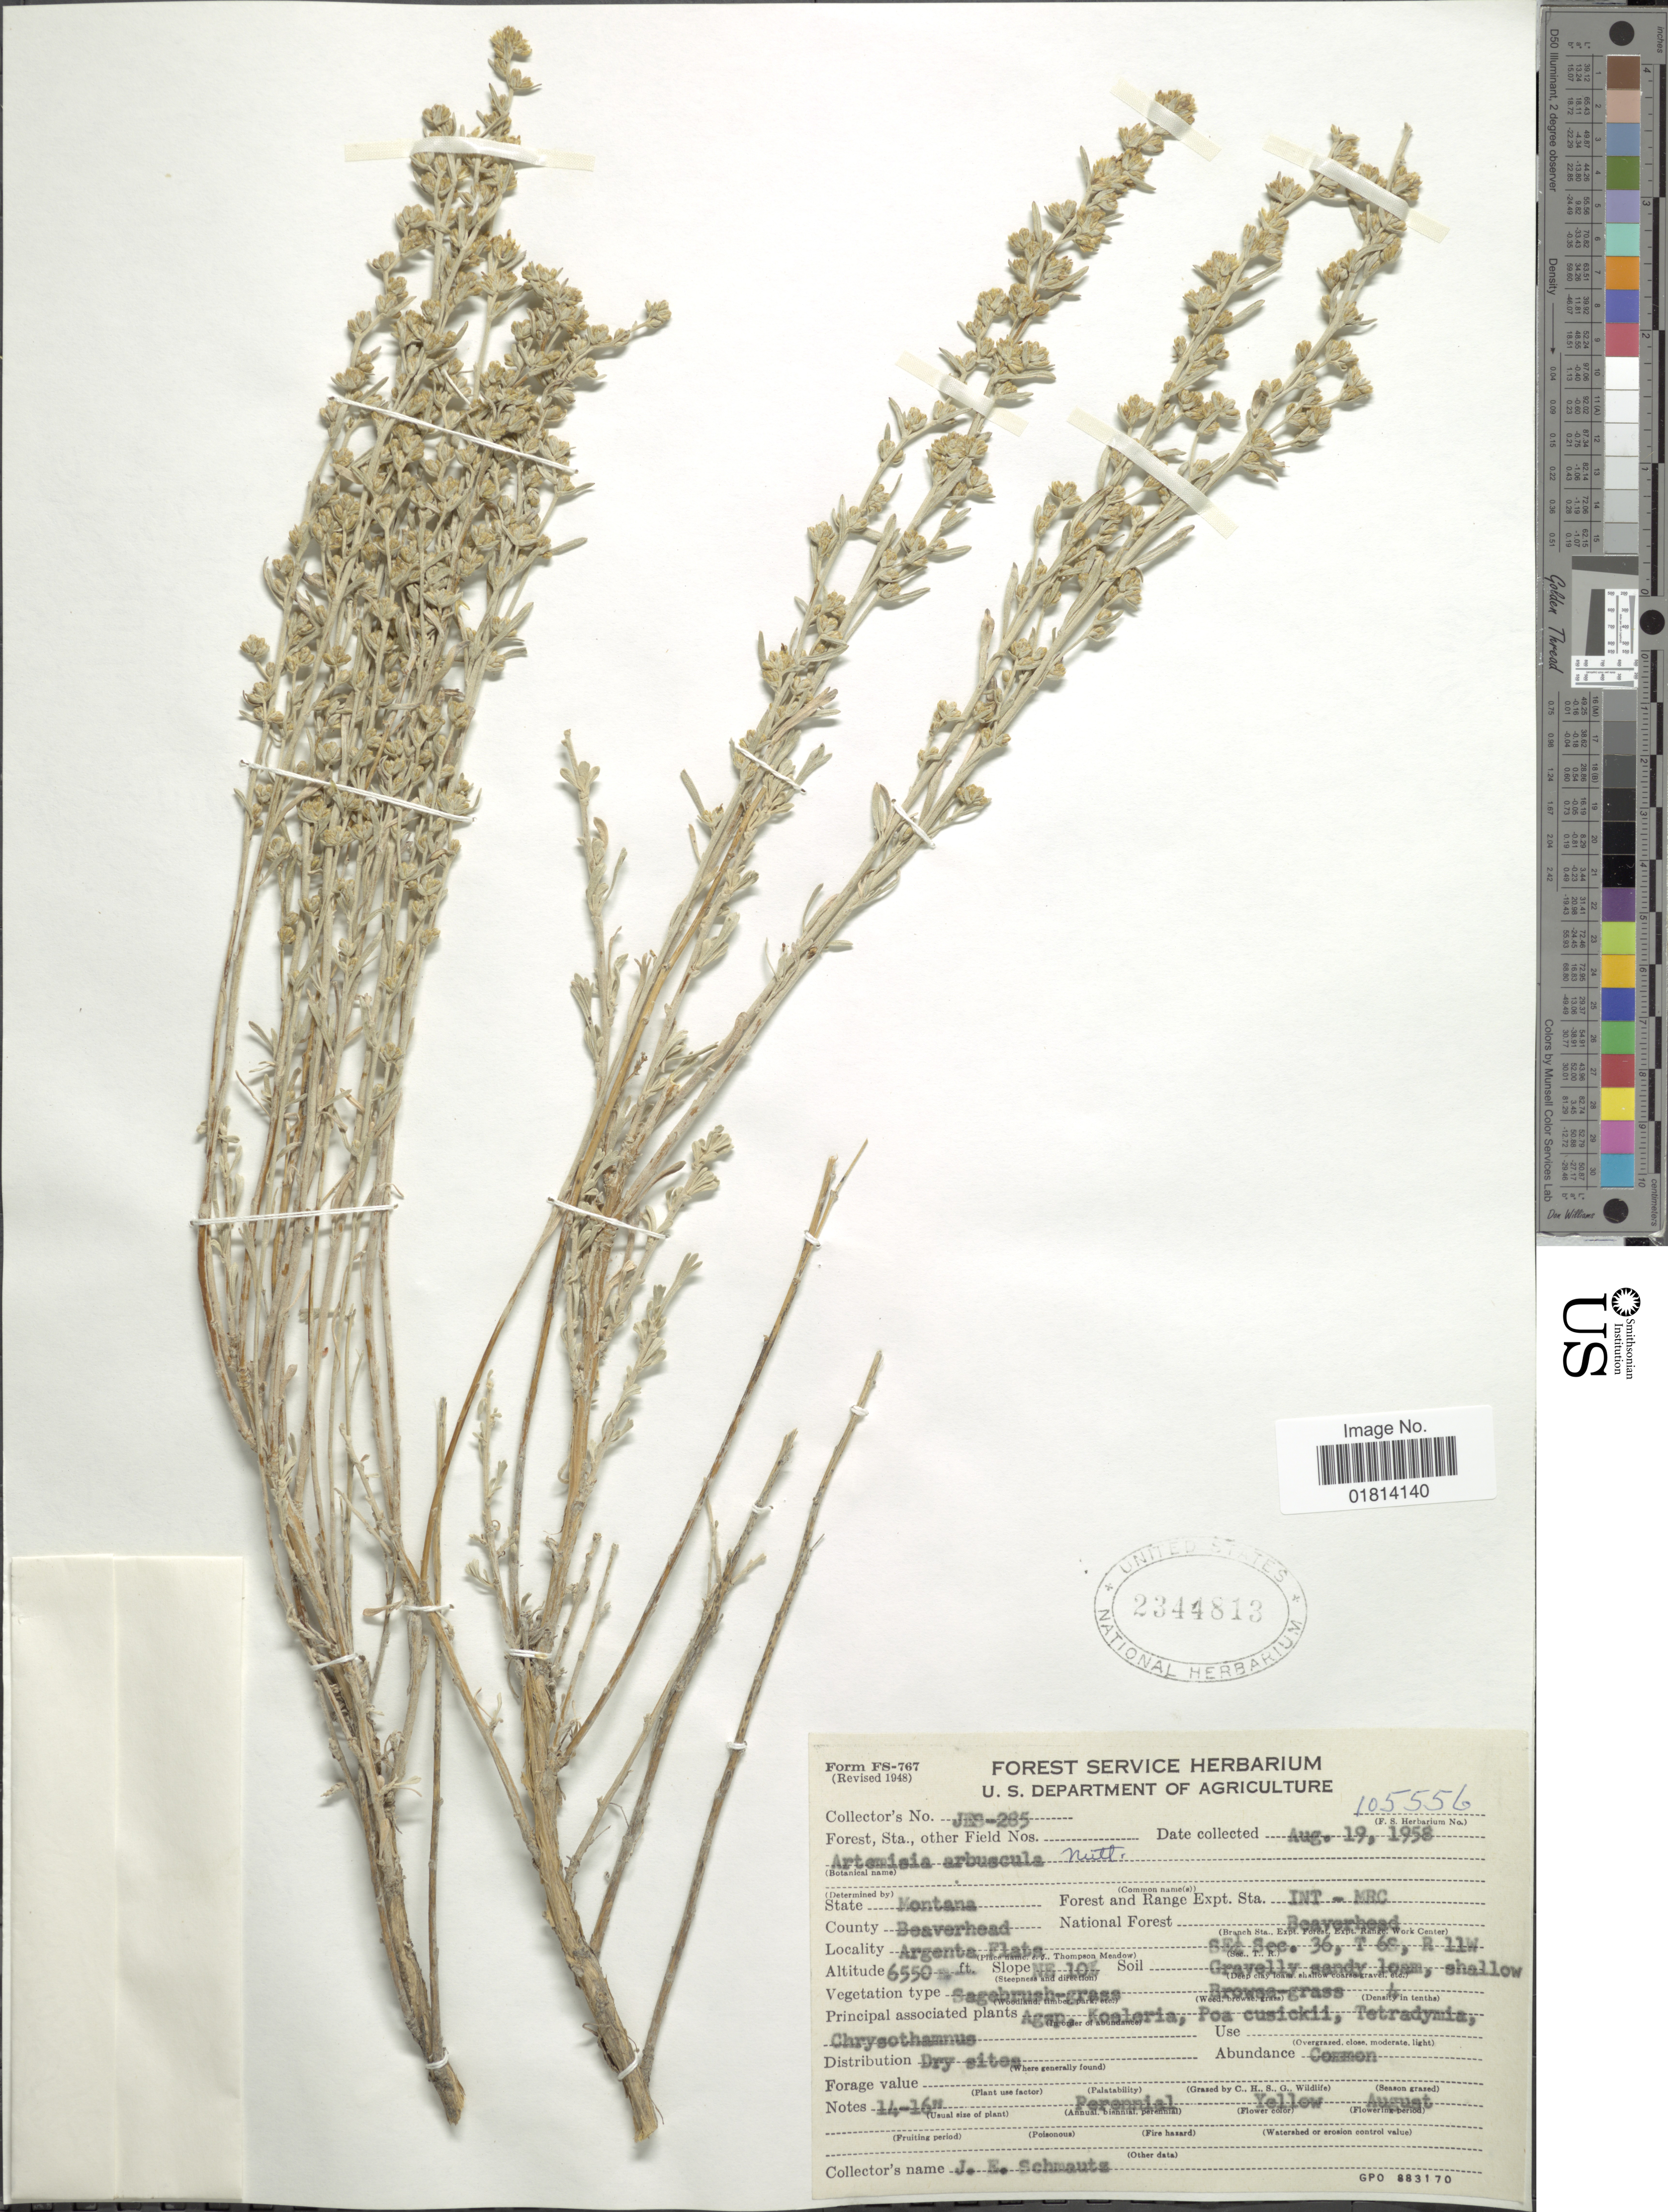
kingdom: Plantae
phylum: Tracheophyta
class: Magnoliopsida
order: Asterales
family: Asteraceae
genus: Artemisia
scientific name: Artemisia arbuscula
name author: Nutt.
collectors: J. Schmautz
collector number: JES-285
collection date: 1958-08-19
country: United States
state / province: Montana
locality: Montana, INT - MRC. County Beaverhead. Beaverhead. Argenta Flats, SE¼ Sec. 36, T 6S, R 11W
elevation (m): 1996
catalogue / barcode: US 2344813